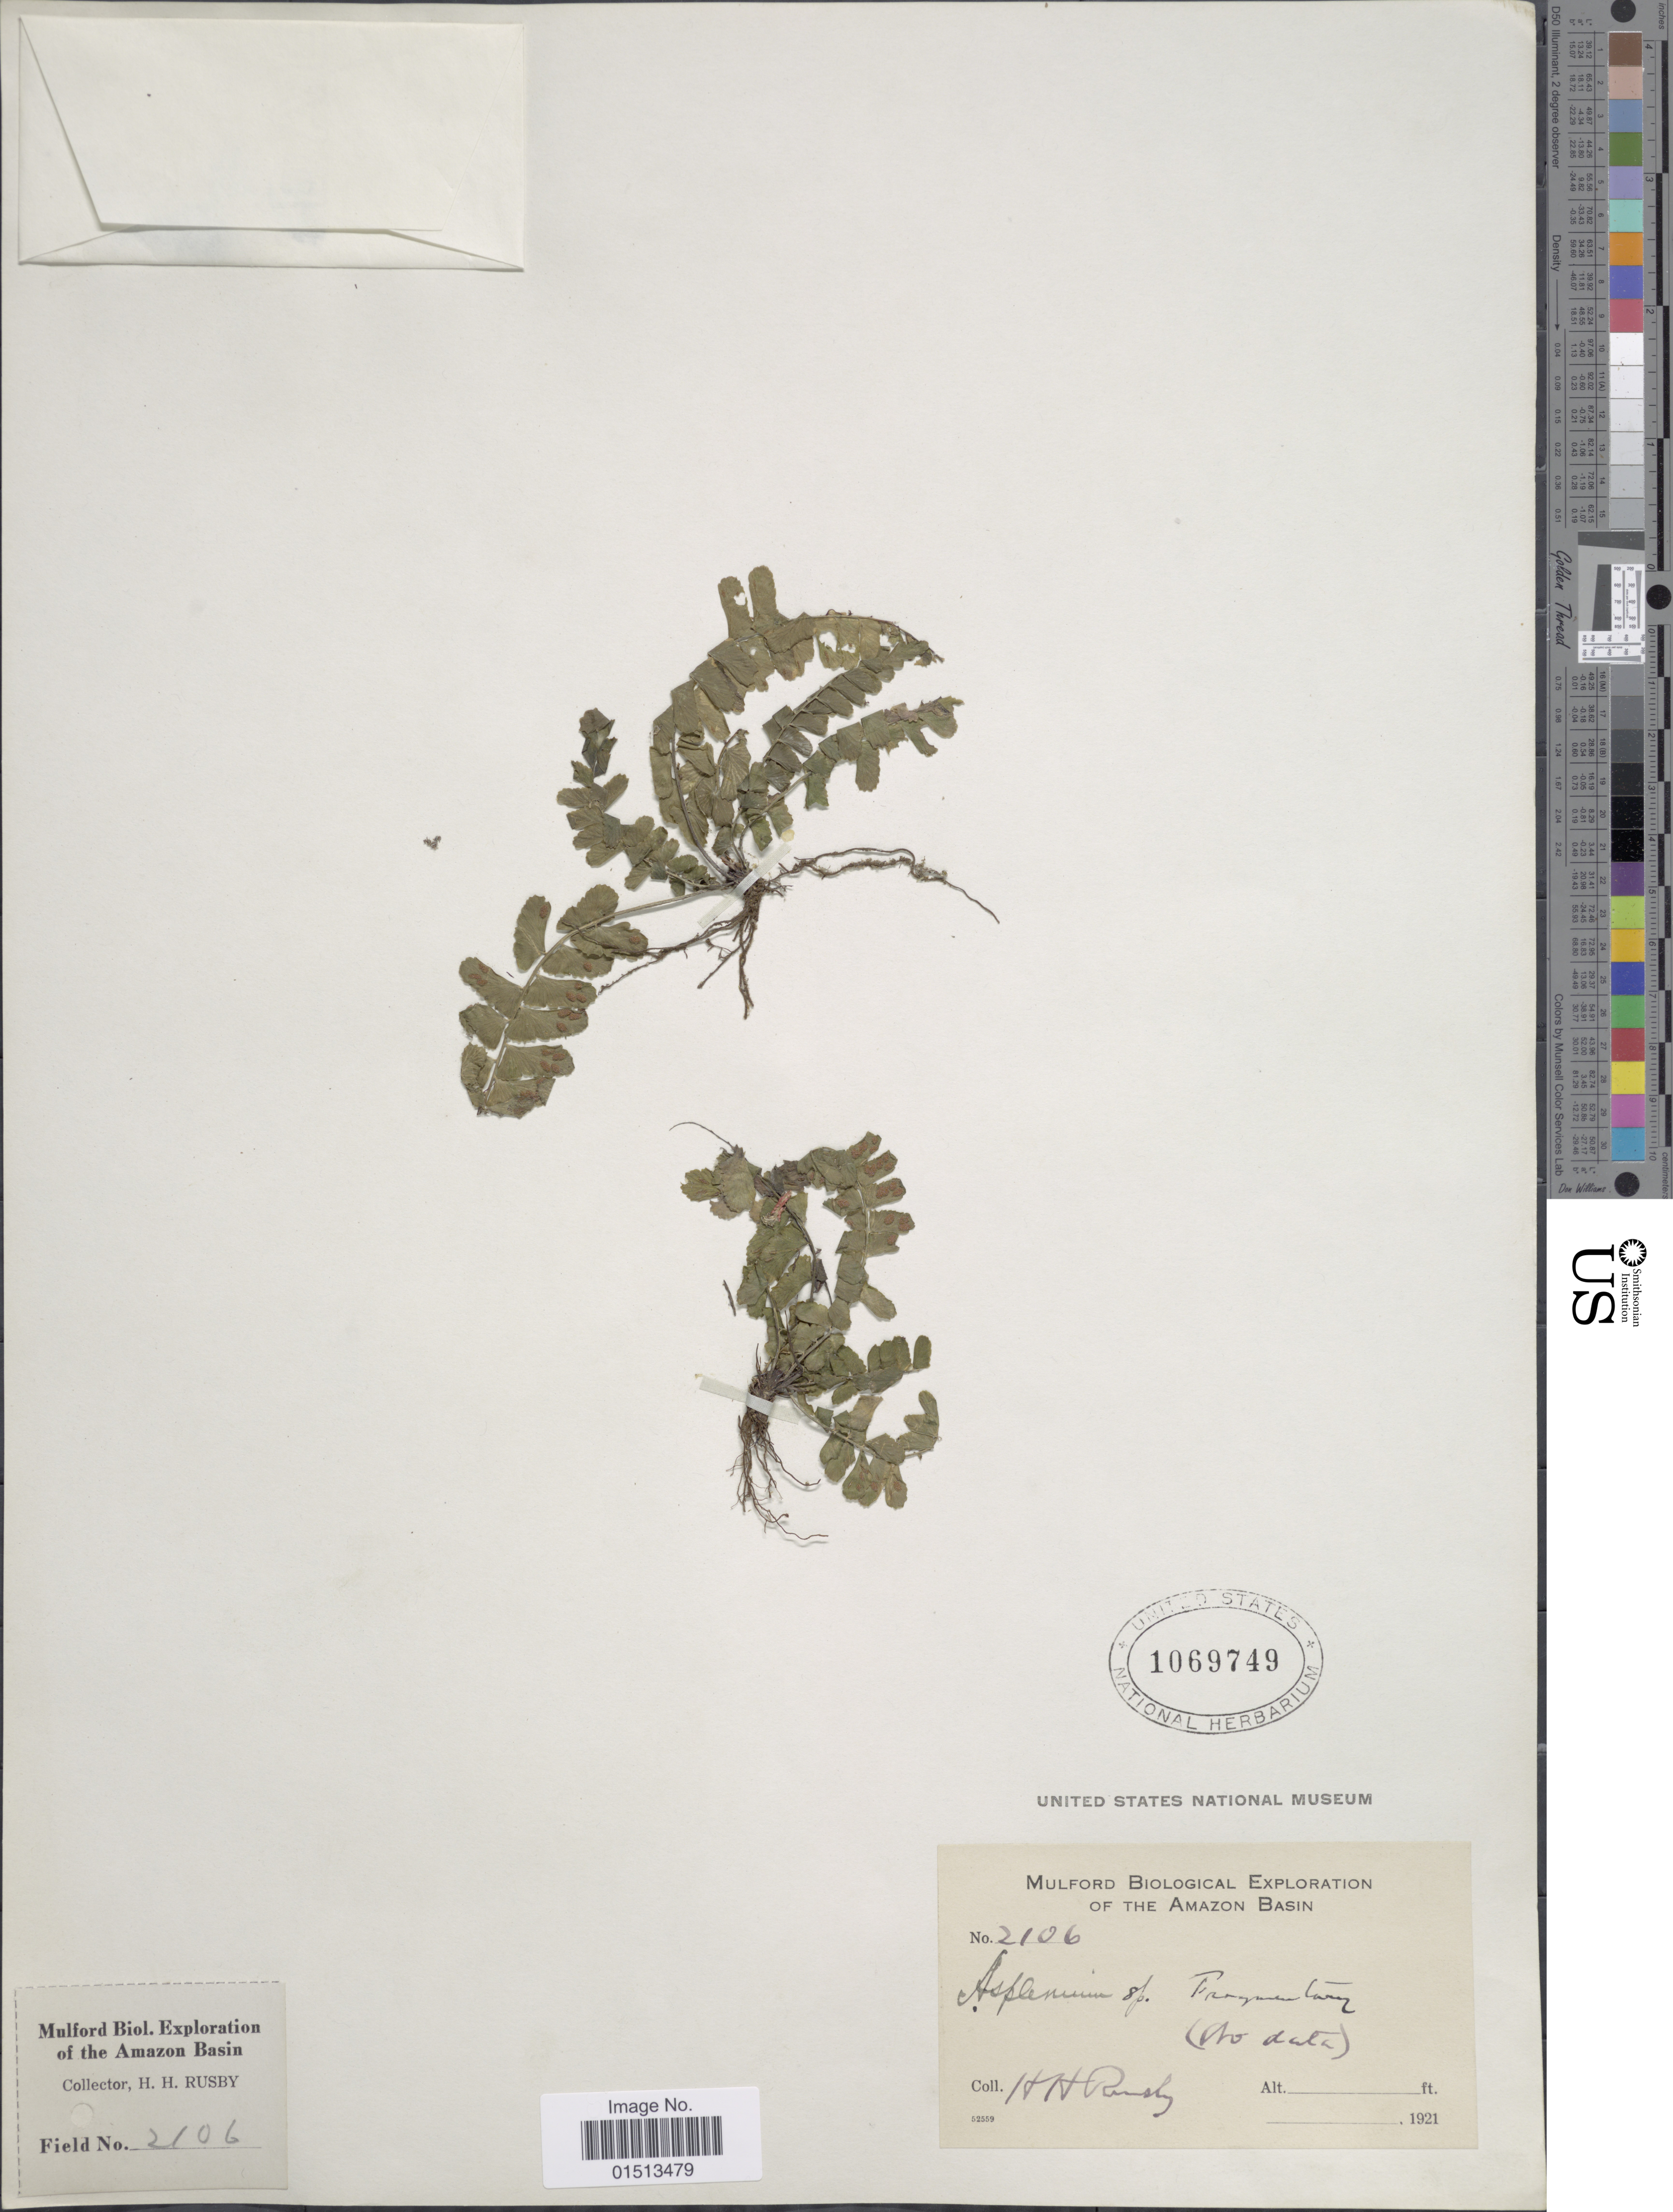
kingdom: Plantae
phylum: Tracheophyta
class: Polypodiopsida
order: Polypodiales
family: Aspleniaceae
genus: Asplenium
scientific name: Asplenium sp.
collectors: H. H. Rusby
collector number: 2106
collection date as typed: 1921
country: Bolivia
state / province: La Paz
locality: Amazon Basin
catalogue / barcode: US 1069749